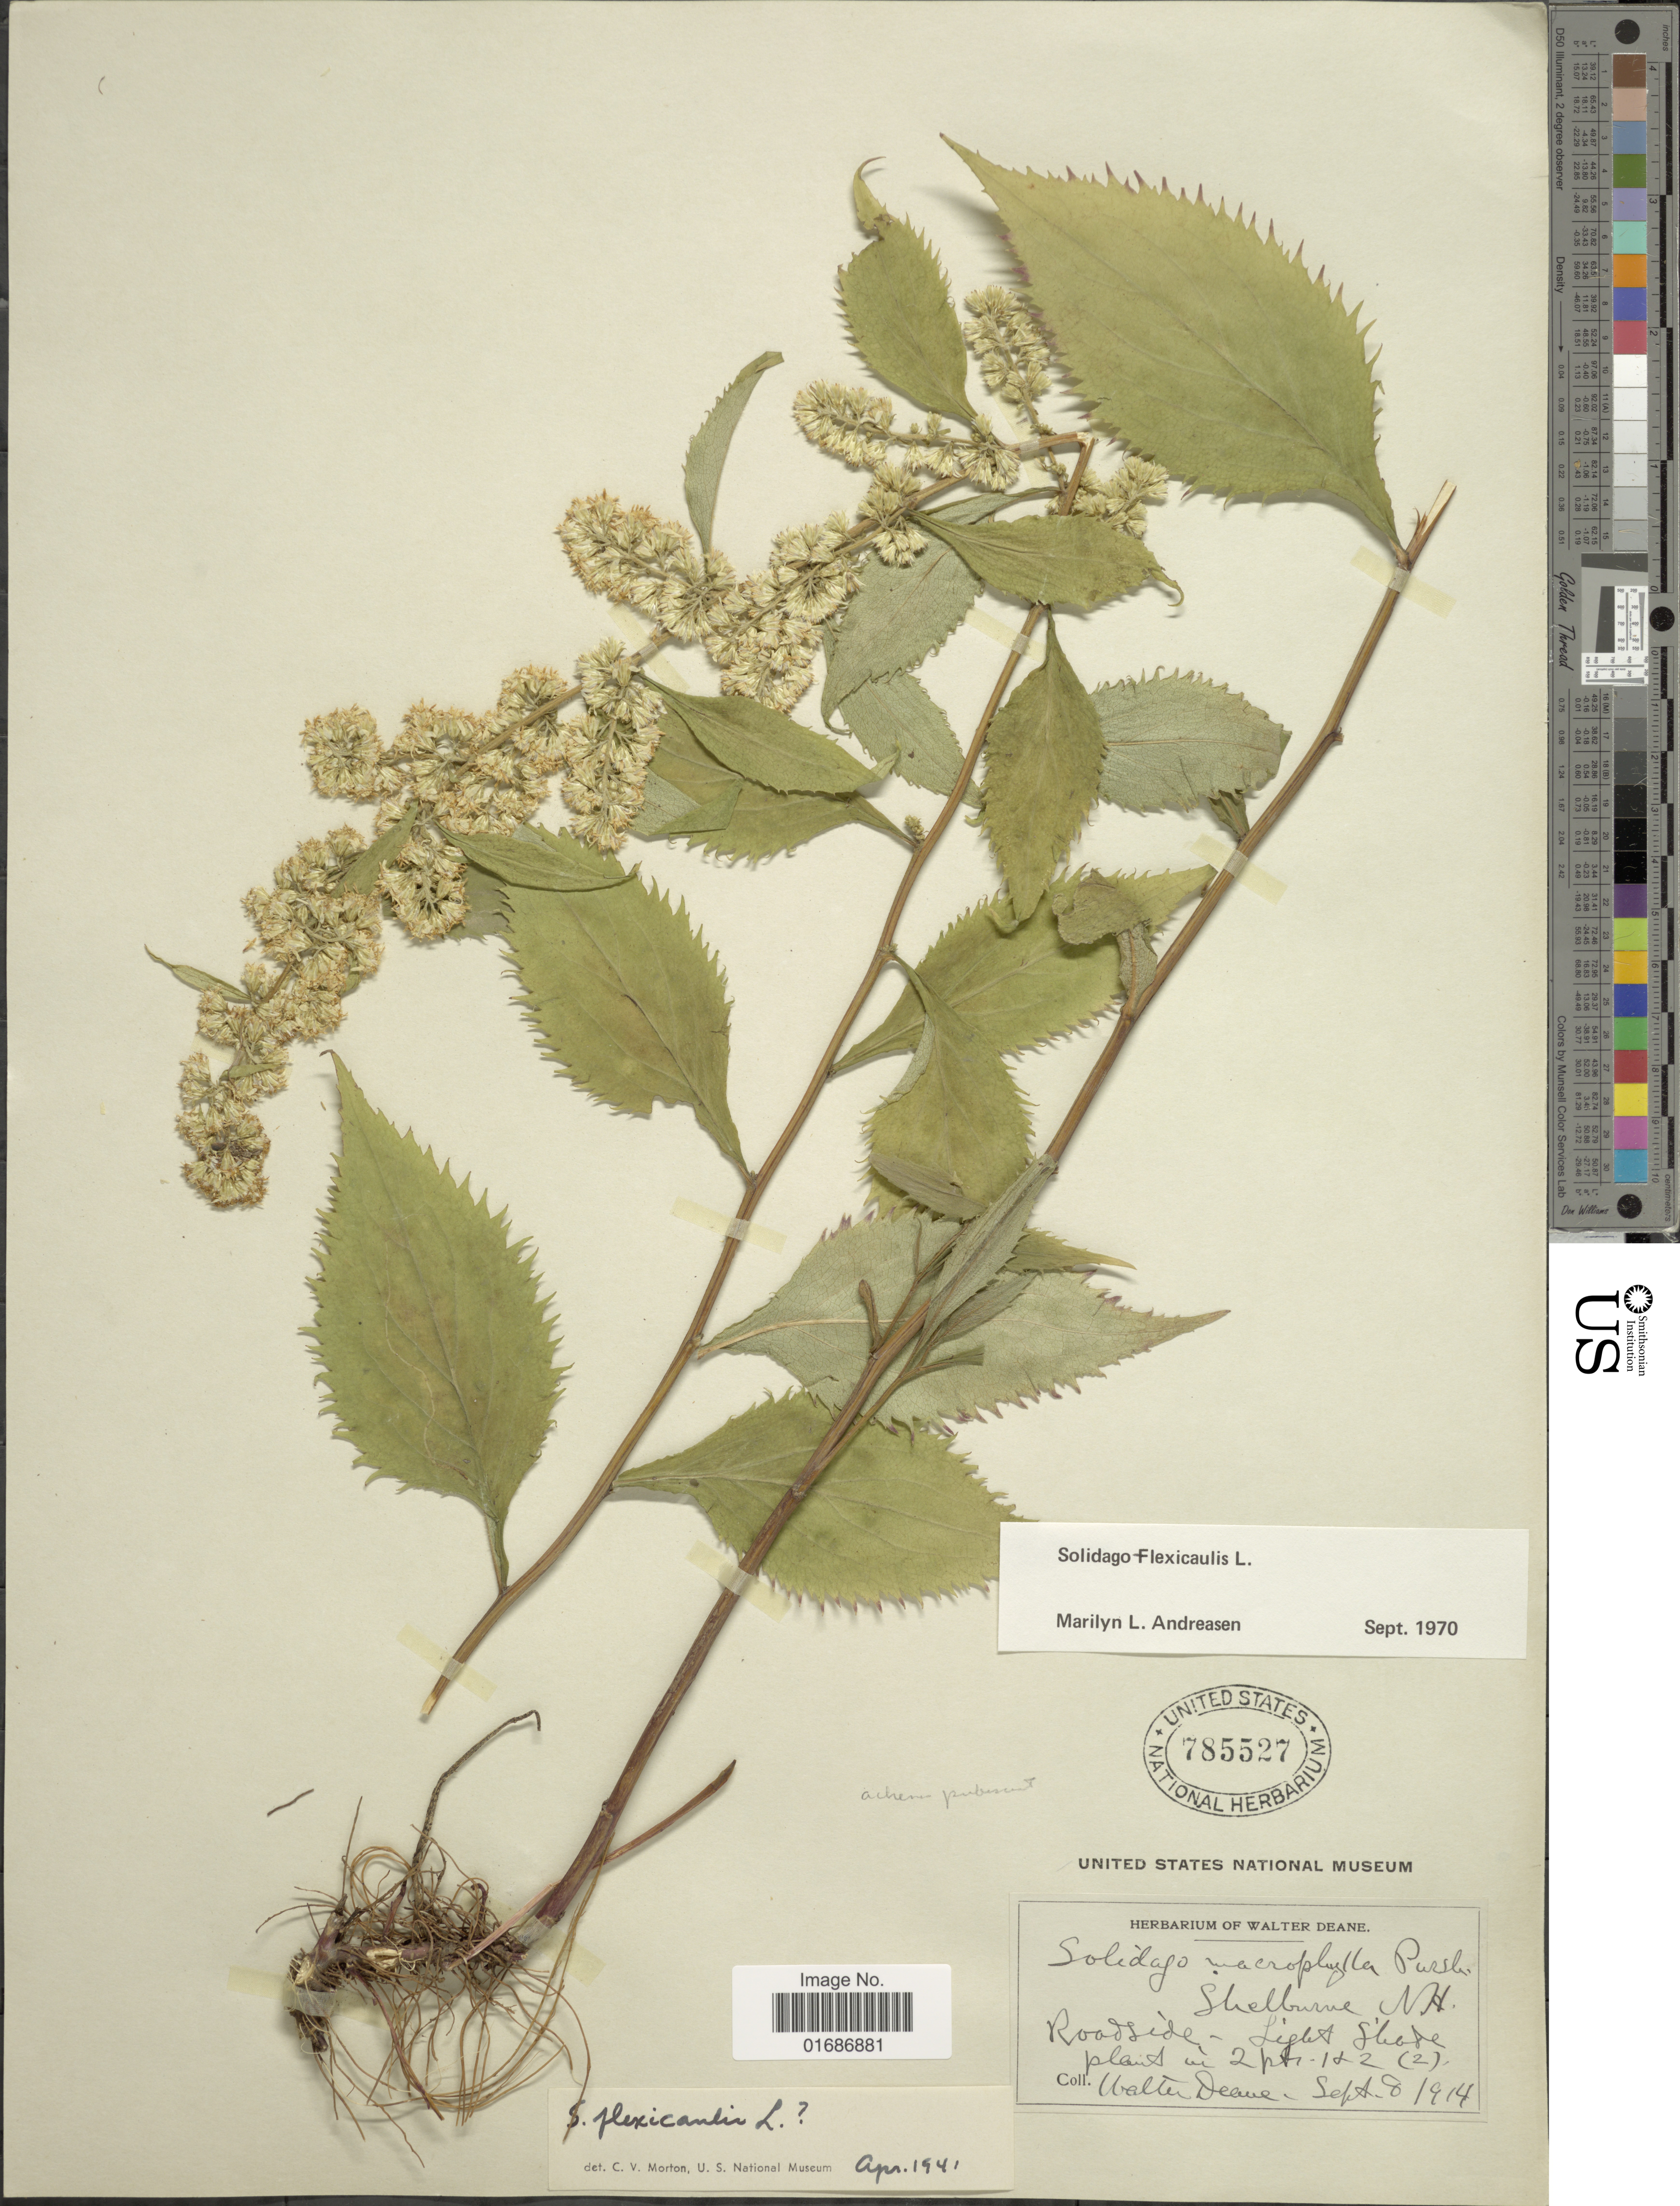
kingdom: Plantae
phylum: Tracheophyta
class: Magnoliopsida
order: Asterales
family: Asteraceae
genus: Solidago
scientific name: Solidago flexicaulis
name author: L.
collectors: W. Deane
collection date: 1914-09-08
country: United States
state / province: New Hampshire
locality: Shelburne Roadside Light Shore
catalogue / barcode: US 785527